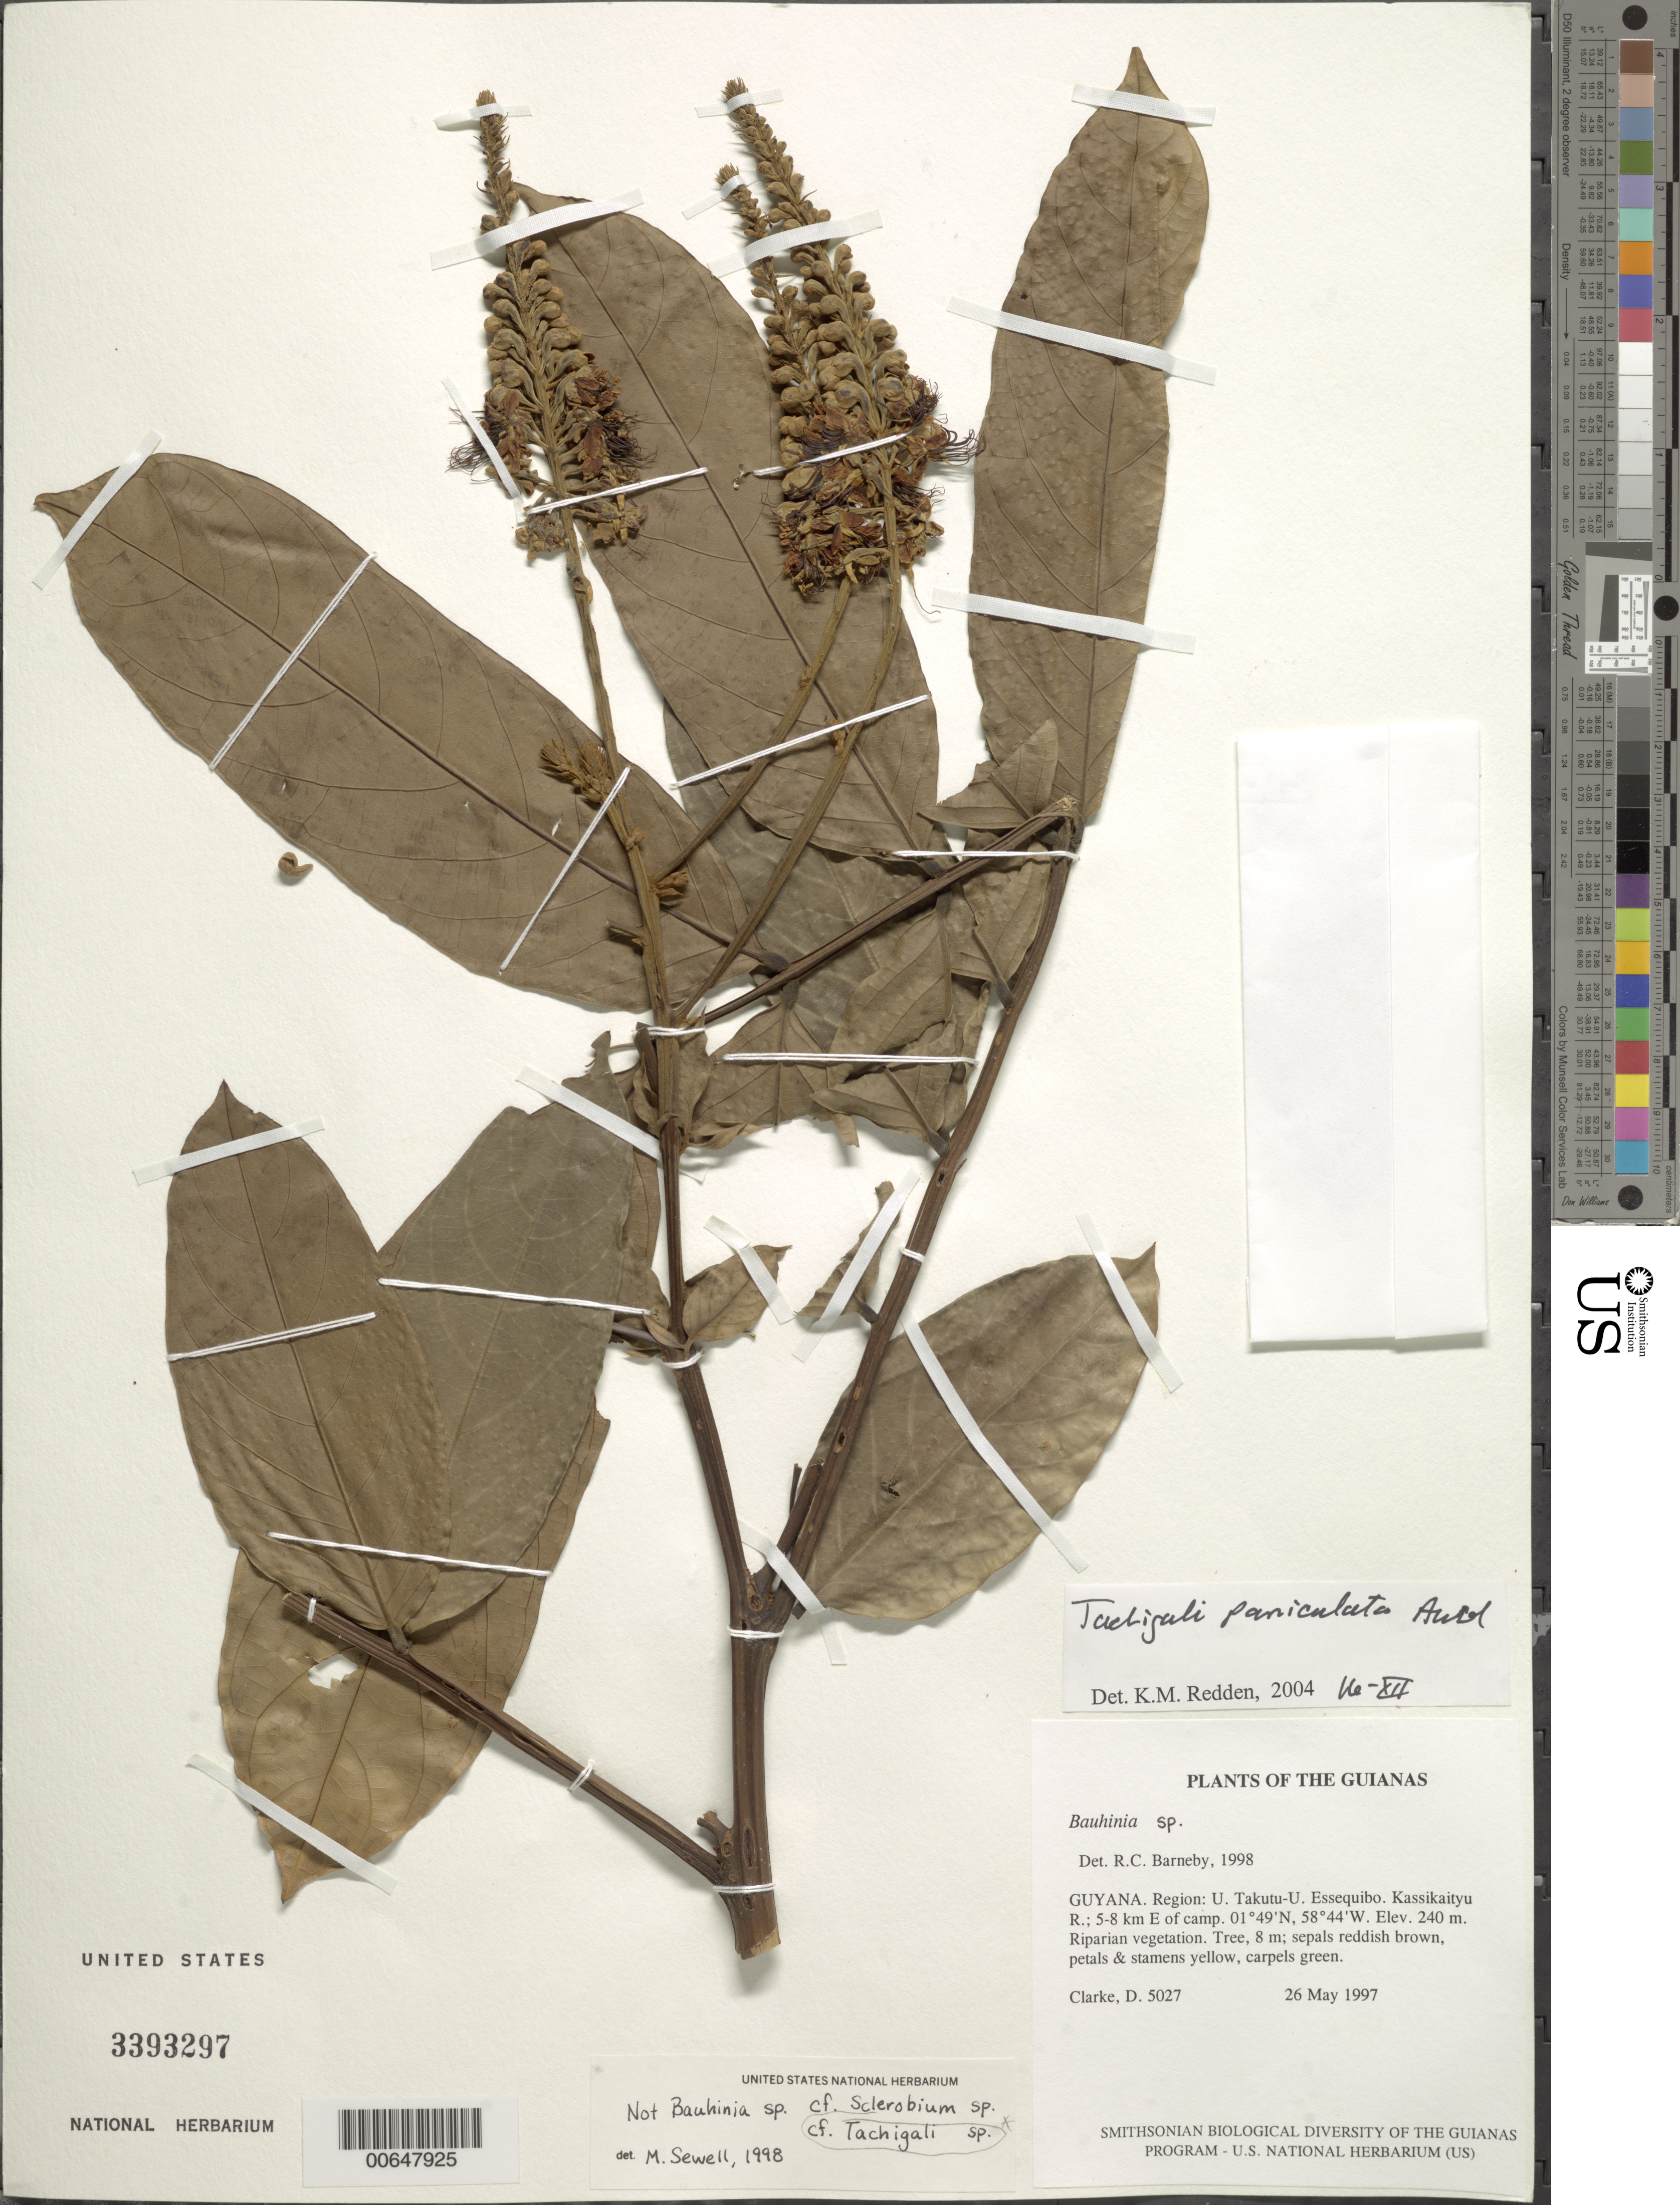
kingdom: Plantae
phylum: Tracheophyta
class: Magnoliopsida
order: Fabales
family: Fabaceae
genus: Tachigali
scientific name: Tachigali paniculata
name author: Aubl.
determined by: Redden, K. M.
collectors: H. D. Clarke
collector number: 5027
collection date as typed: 26 May 1997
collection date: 1997-05-26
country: Guyana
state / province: U. Takutu-U. Essequibo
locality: Kassikaityu R.; 5-8 km E of camp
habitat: Riparian vegetation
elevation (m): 240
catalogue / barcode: US 3393297